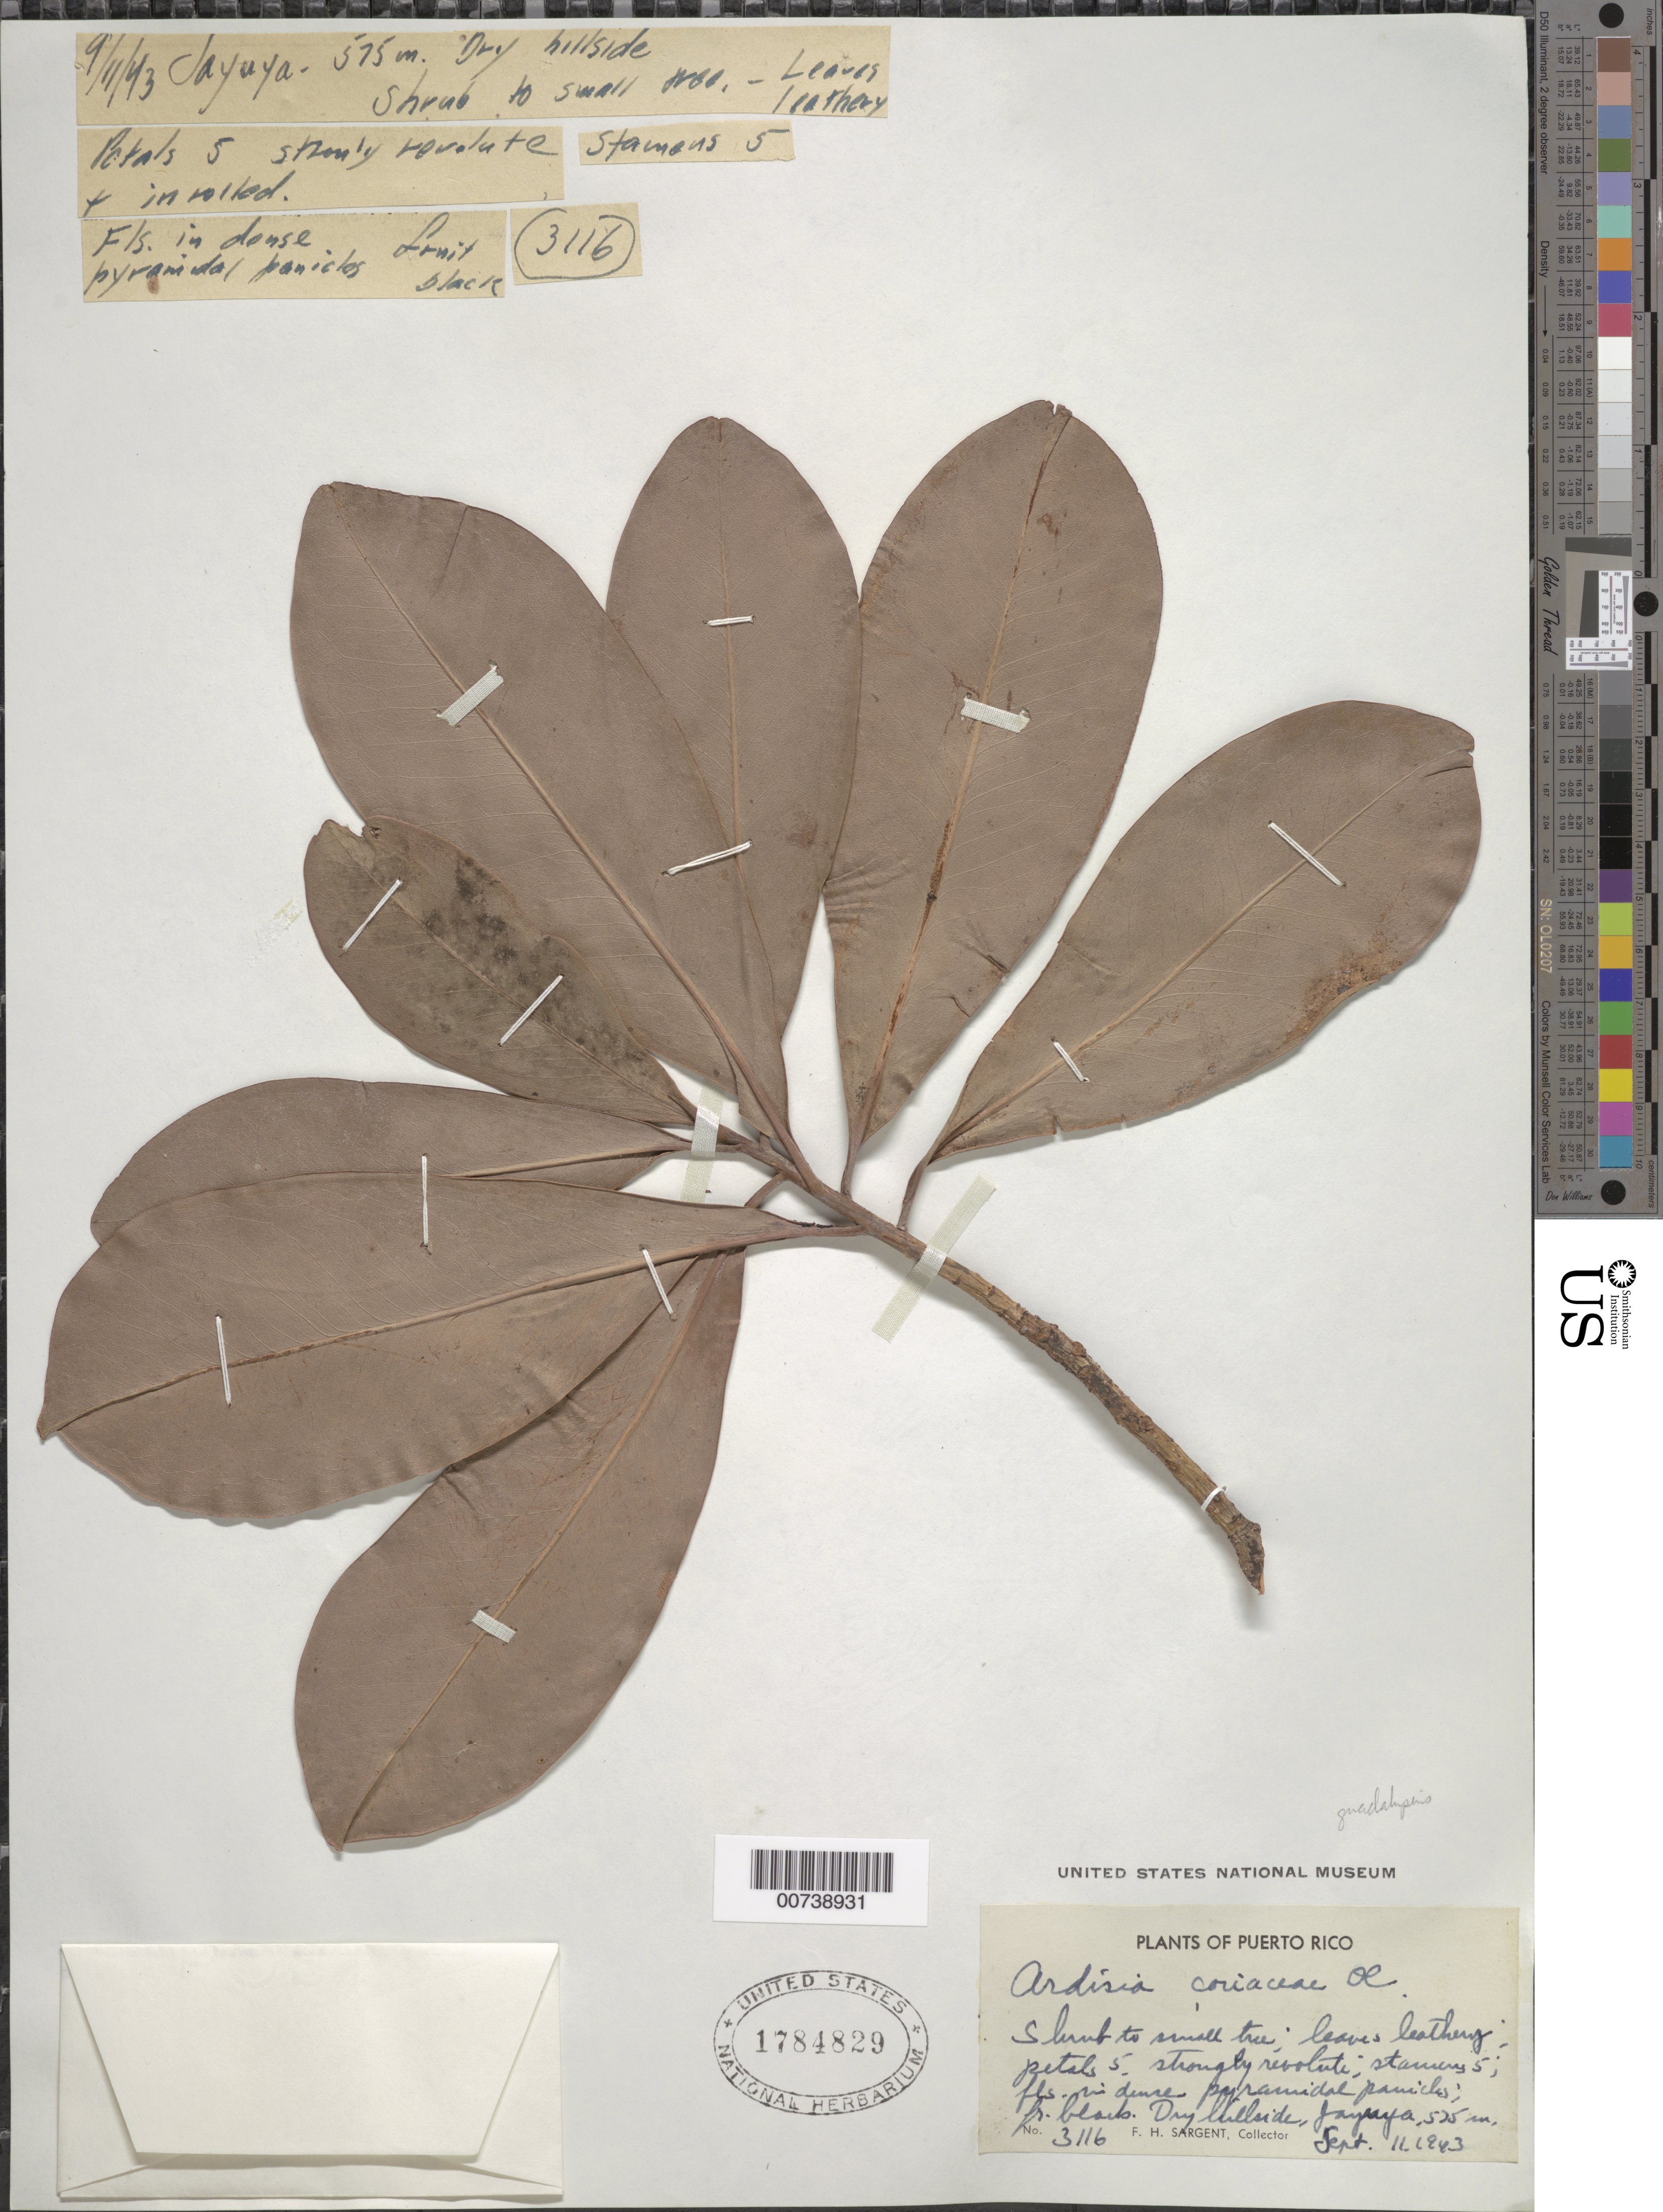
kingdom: Plantae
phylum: Tracheophyta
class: Magnoliopsida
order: Ericales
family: Primulaceae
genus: Ardisia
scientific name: Ardisia obovata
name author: Desv. ex Ham.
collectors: F. H. Sargent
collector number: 3116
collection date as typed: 11 Sep 1943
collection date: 1943-09-11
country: Puerto Rico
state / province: Jayuya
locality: Jayuya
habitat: Dry hillside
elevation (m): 575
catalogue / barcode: US 1784829